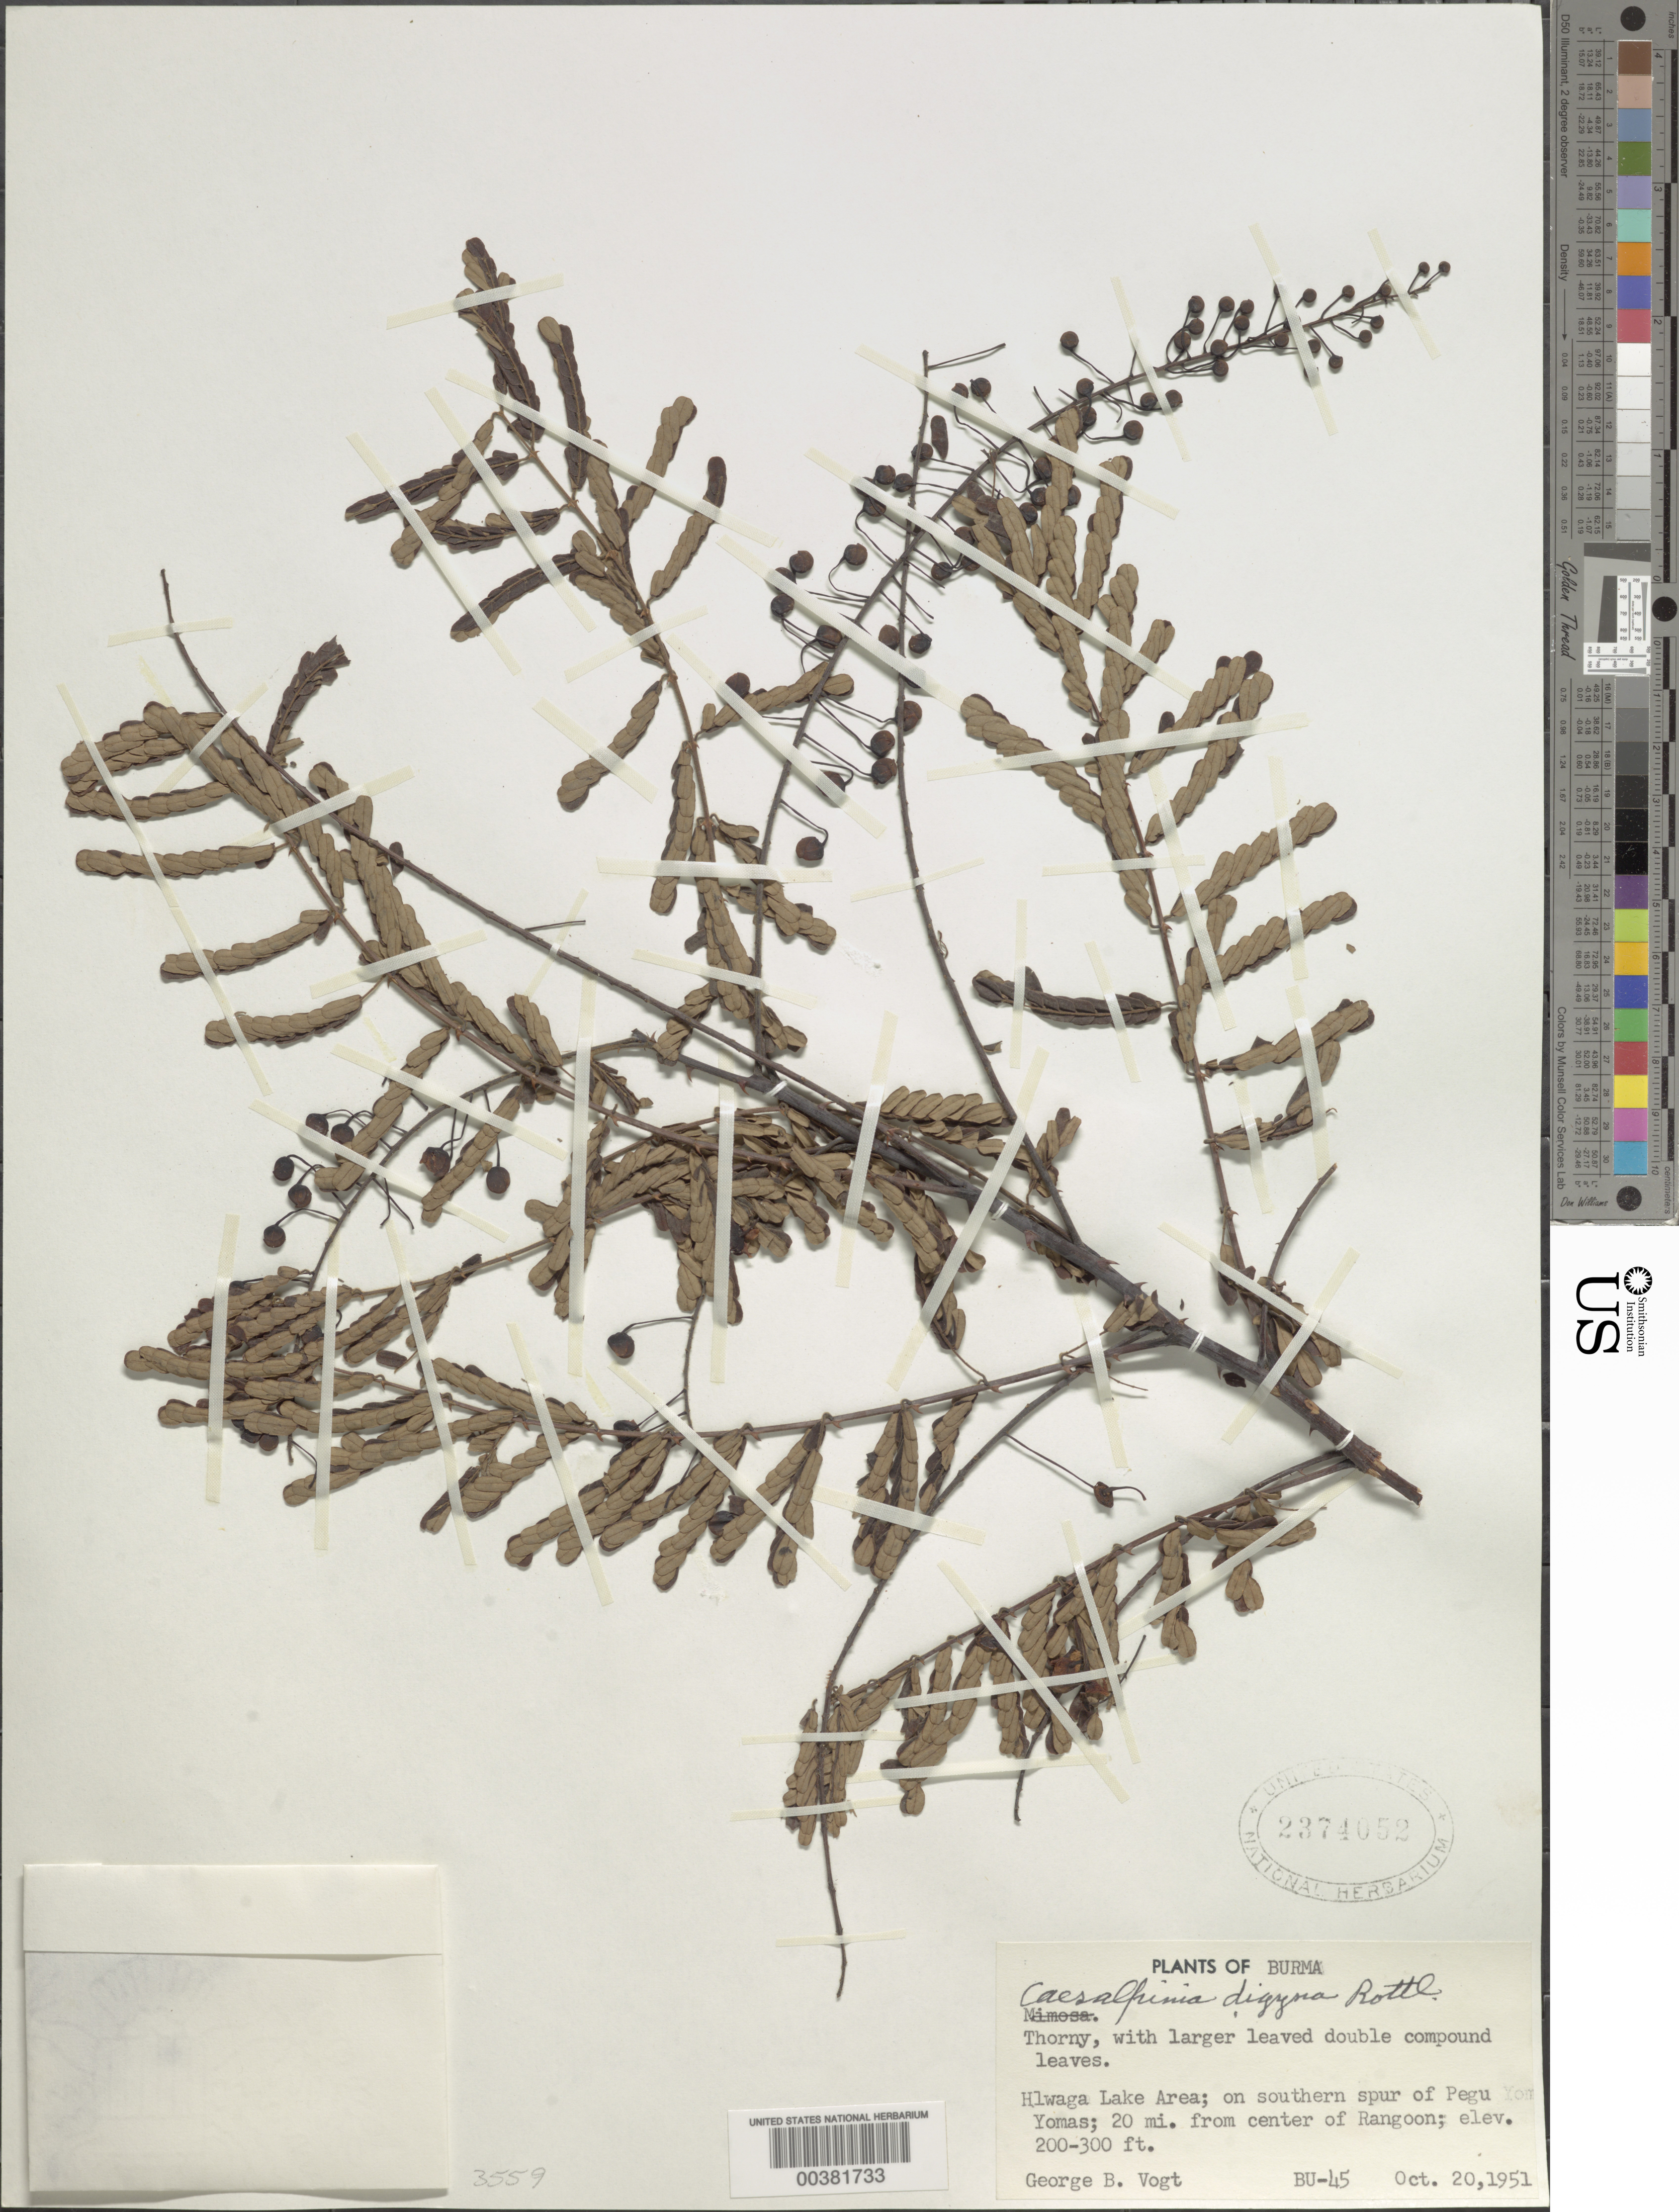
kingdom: Plantae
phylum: Tracheophyta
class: Magnoliopsida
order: Fabales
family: Fabaceae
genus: Moullava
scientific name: Moullava digyna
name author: (Röttler) Gagnon & G.P. Lewis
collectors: G. B. Vogt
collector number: Bu-45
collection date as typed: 20 Oct 1951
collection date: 1951-10-20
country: Myanmar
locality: Hlwaga Lake area; on southern spur of Pegu Yomas; 20 mi from center of Rangoon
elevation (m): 61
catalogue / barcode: US 2374052